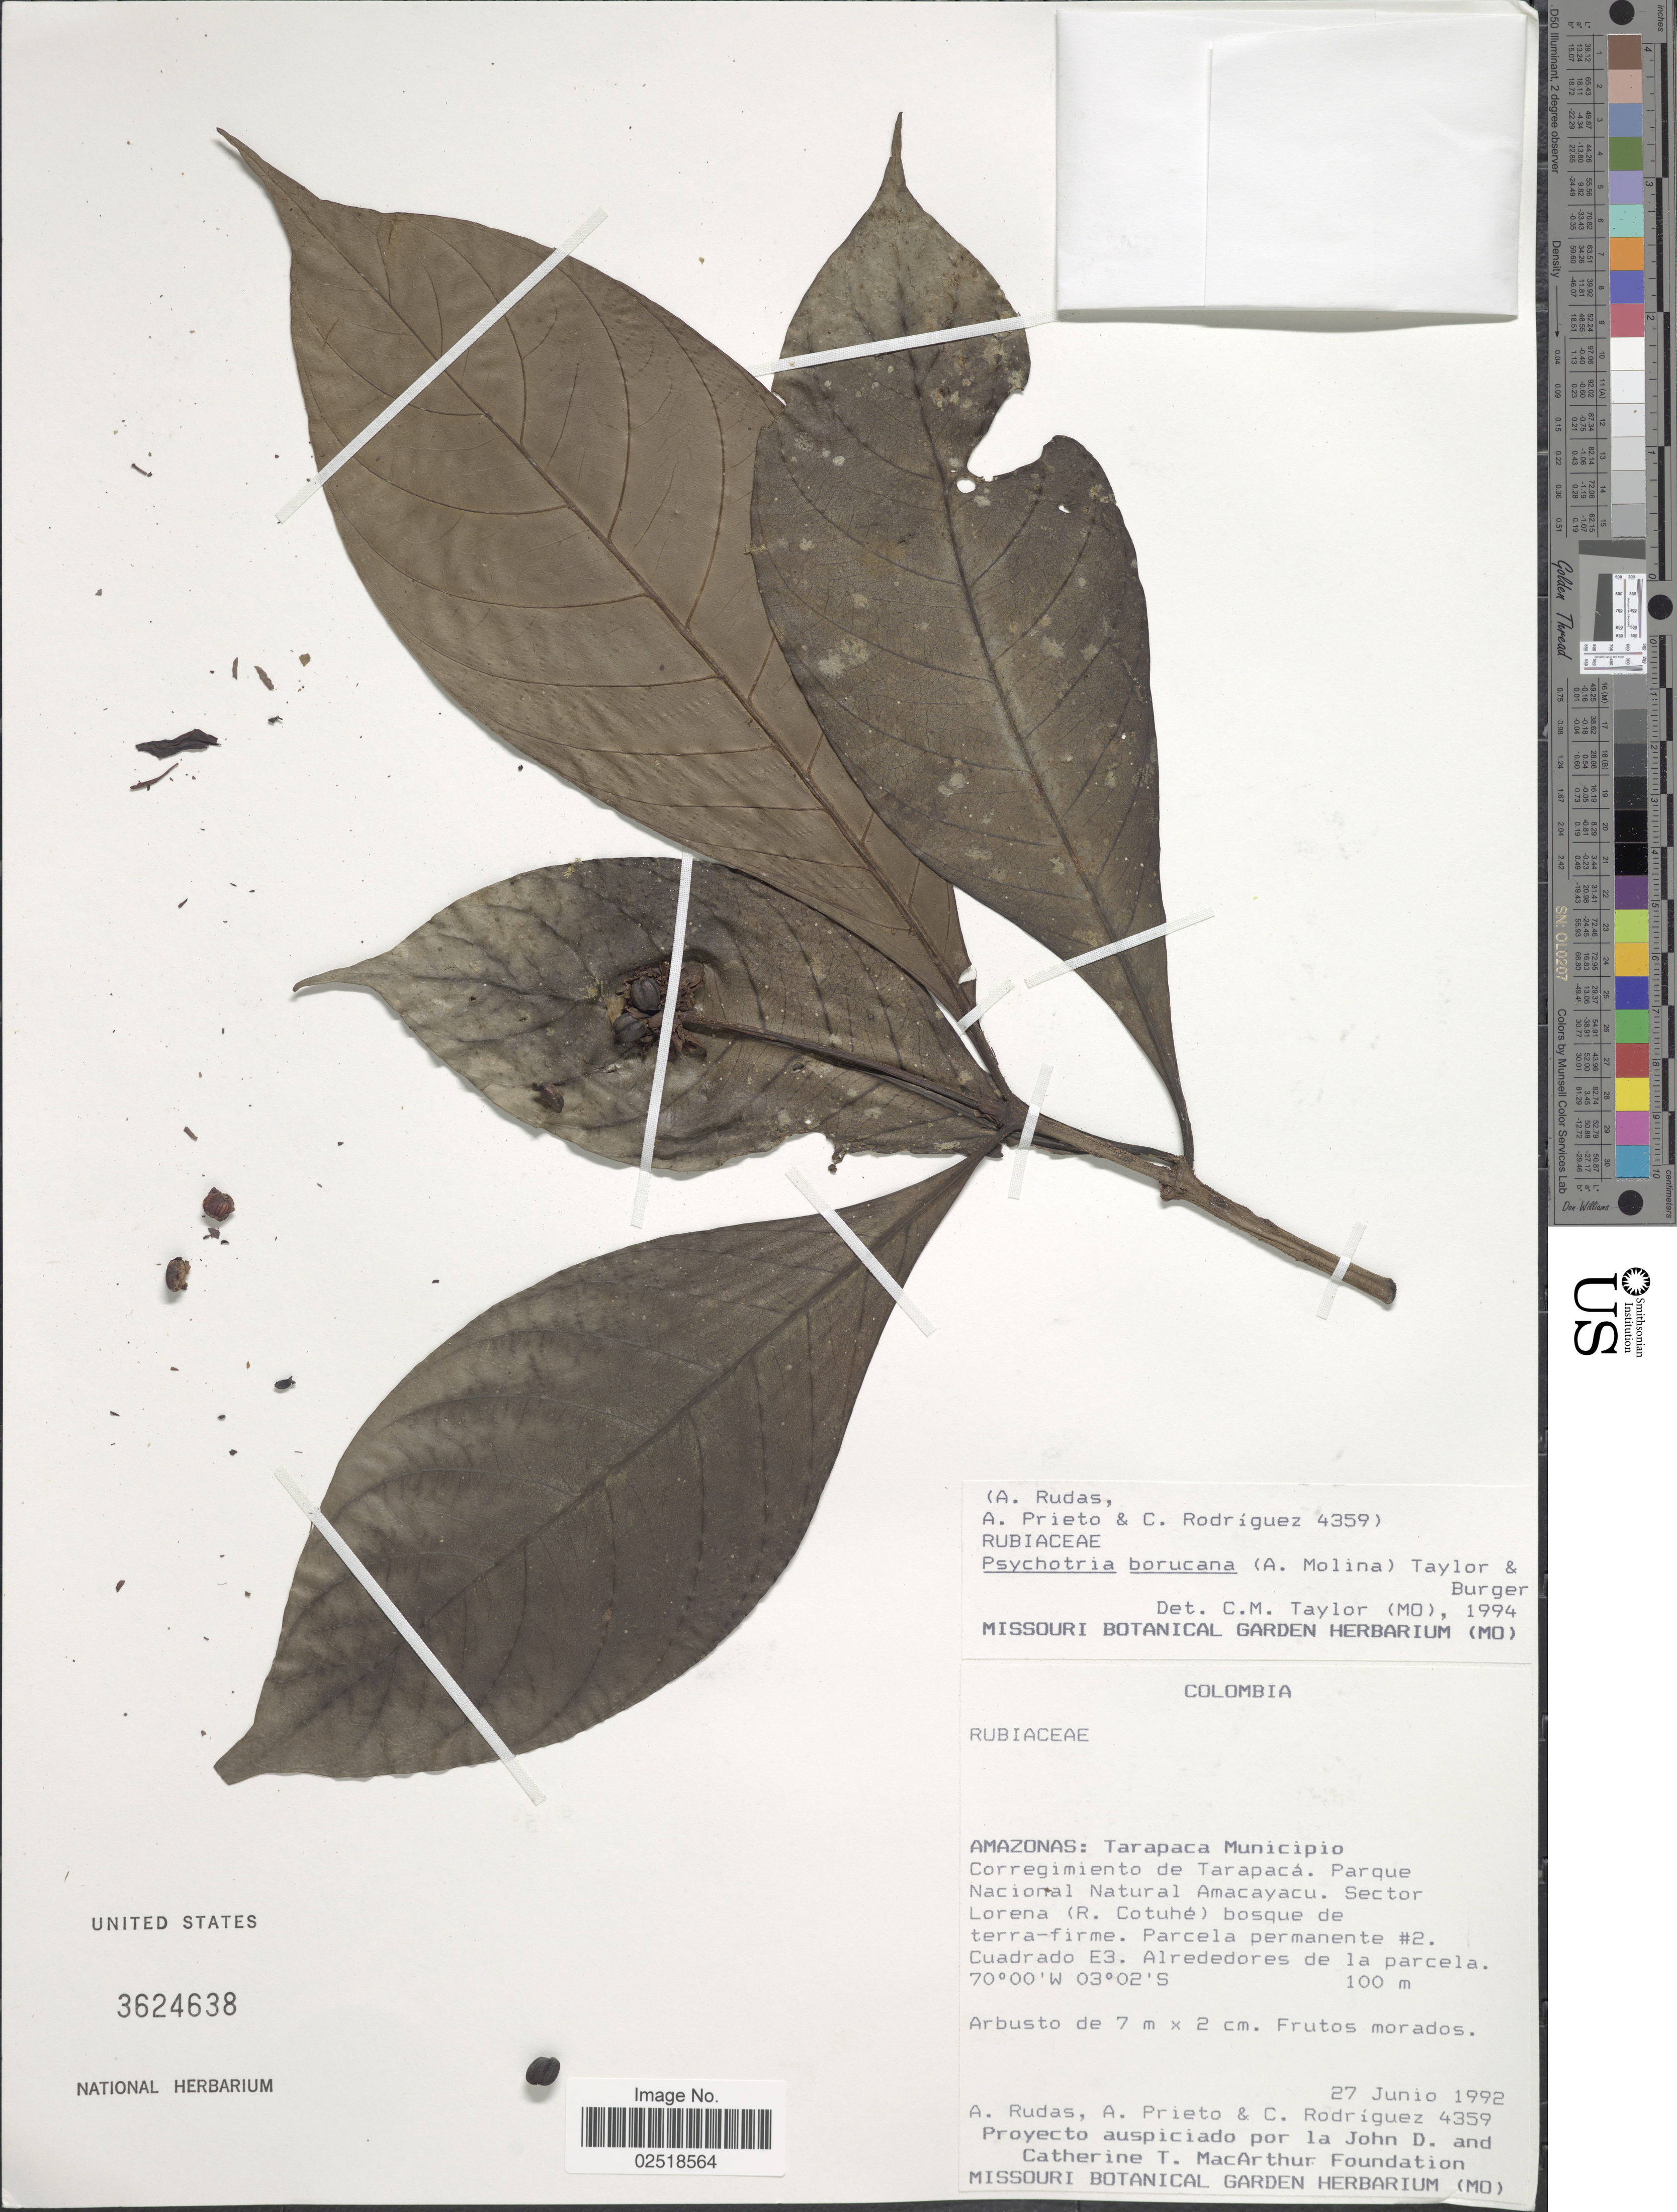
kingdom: Plantae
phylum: Tracheophyta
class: Magnoliopsida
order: Gentianales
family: Rubiaceae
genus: Psychotria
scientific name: Psychotria borjensis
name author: Kunth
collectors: A. Rudas, A. Prieto & C. Rodríguez-Flores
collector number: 4359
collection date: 1992-06-27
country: Colombia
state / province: Amazônas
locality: Tarapaca Municipio Corregimiento de Tarapacá. Parque Nacional Natural Amacayacu. sector Loreno (R. Cotuhé) bosque de terra-firme. Parcela permanente # 2 Cuadrado E3. Alrededores de la parcela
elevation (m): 100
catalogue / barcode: US 3624638